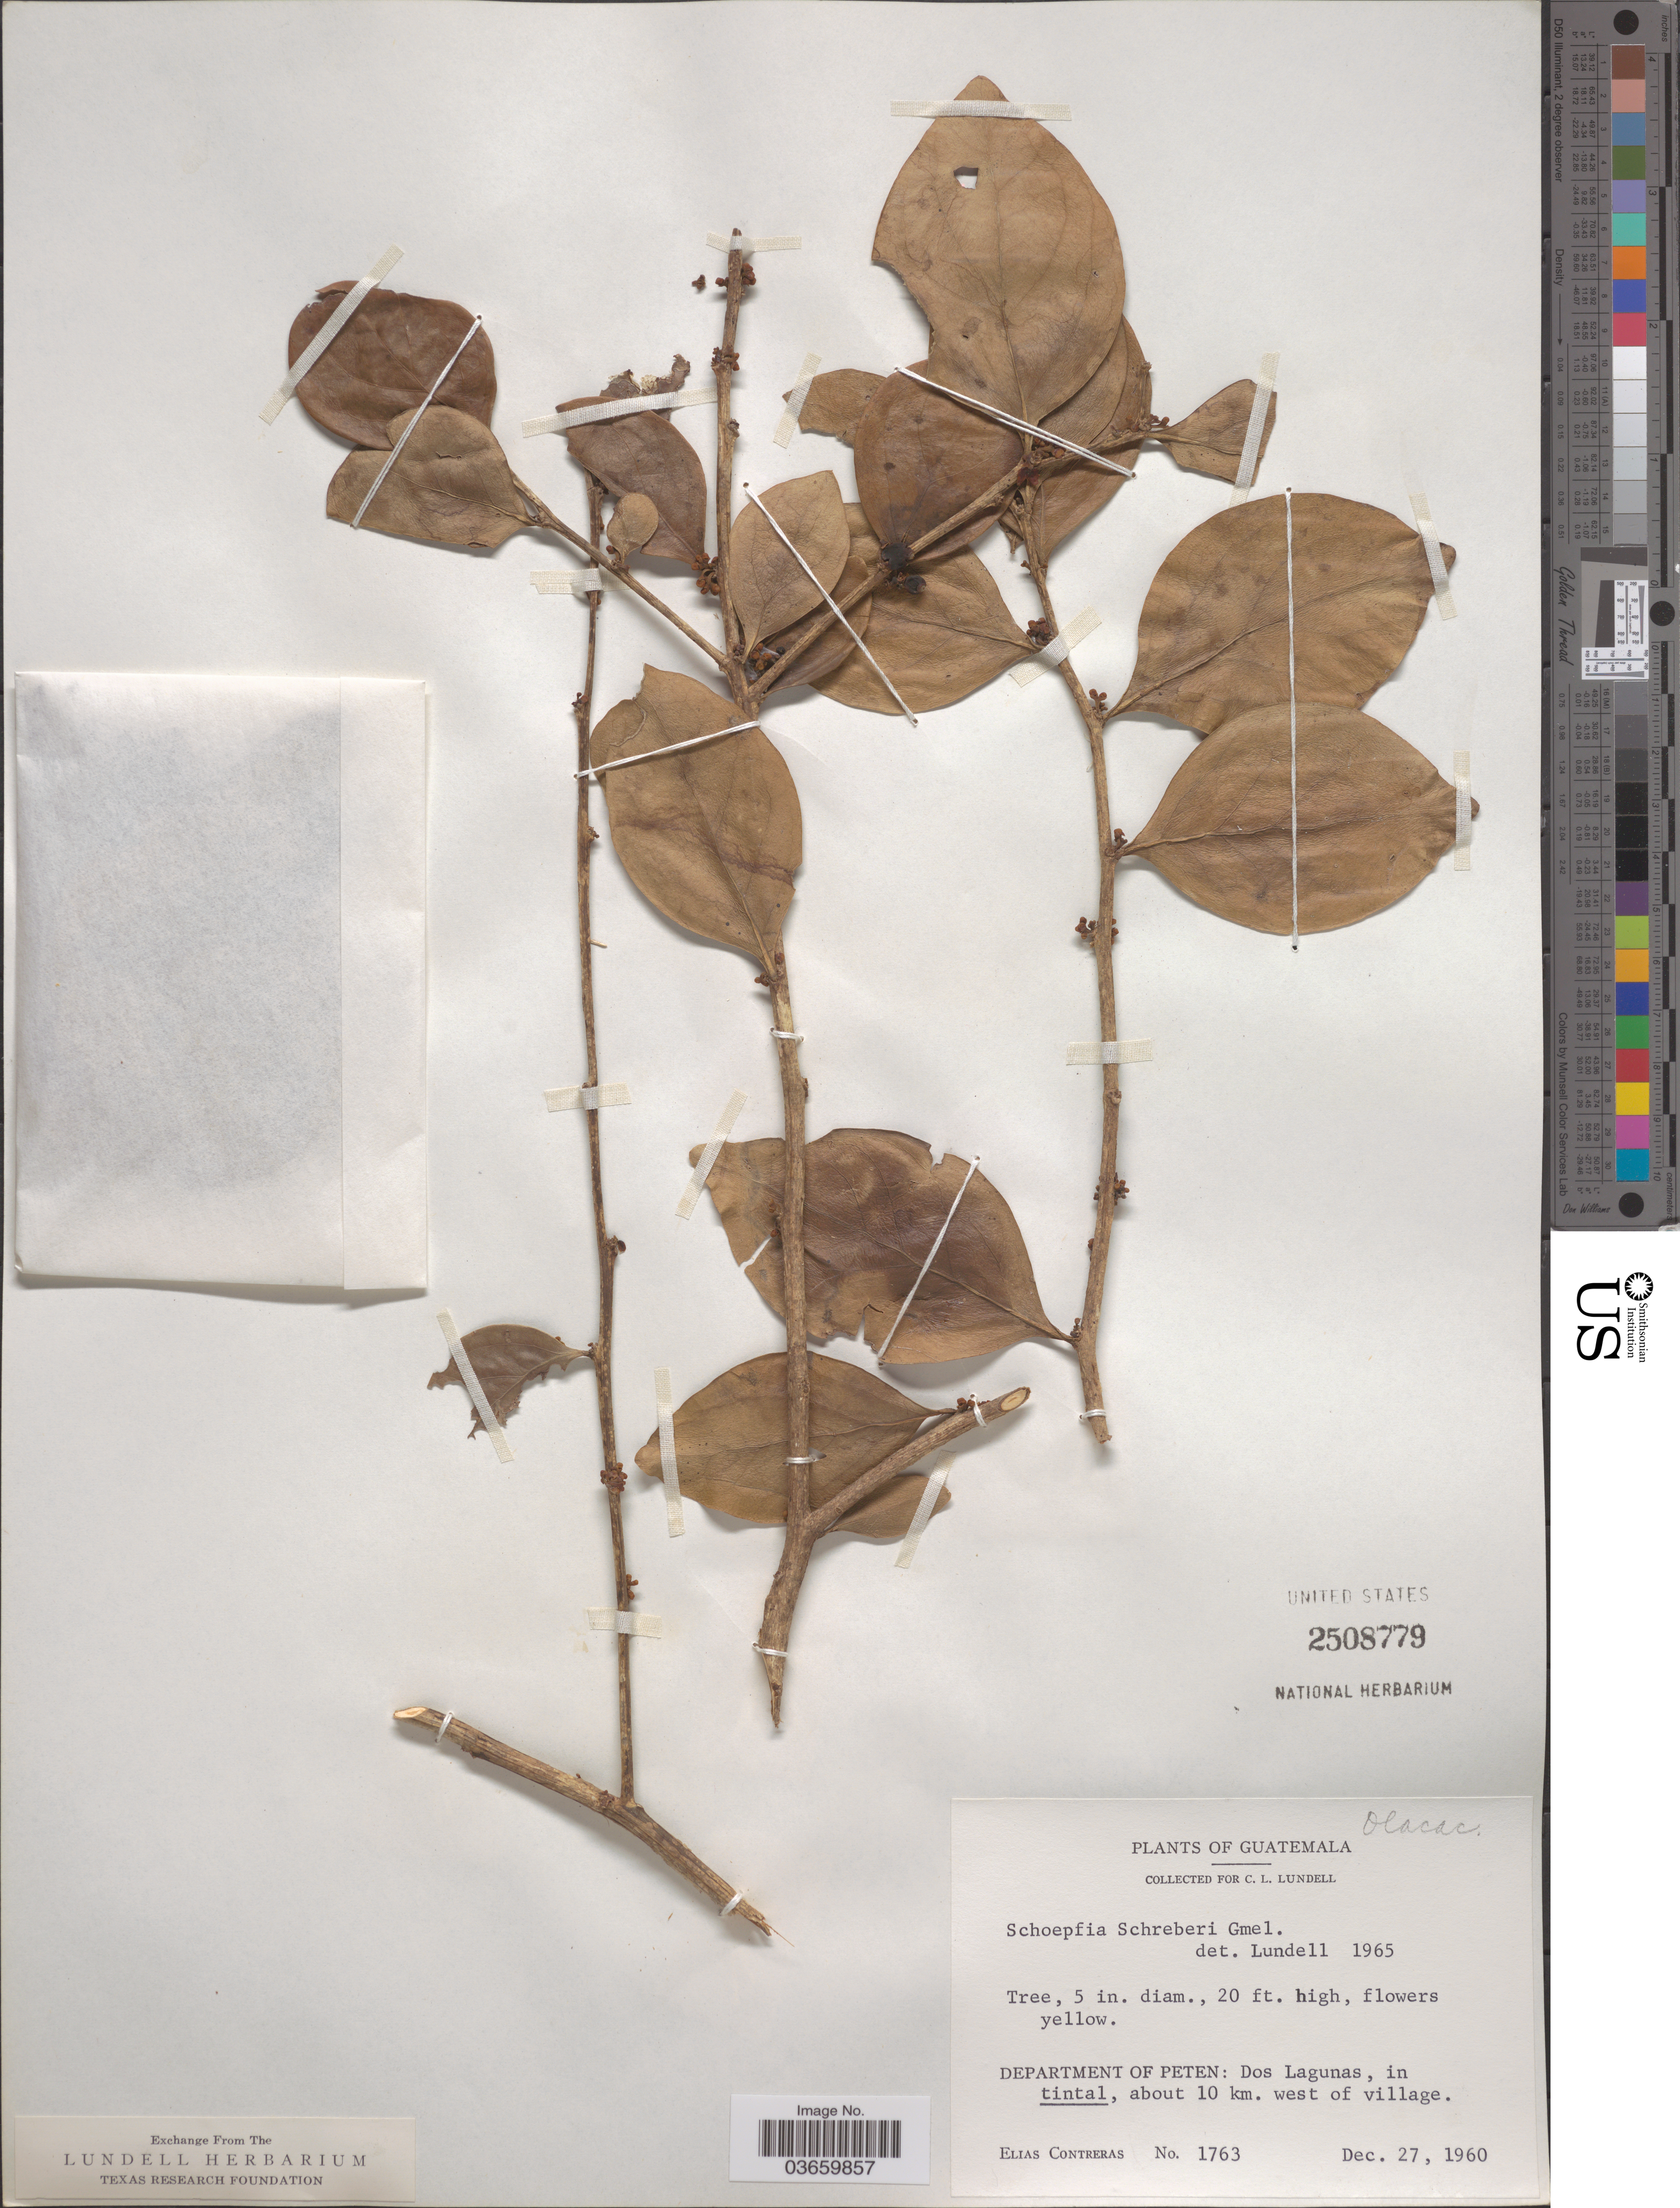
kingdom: Plantae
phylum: Tracheophyta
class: Magnoliopsida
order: Santalales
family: Schoepfiaceae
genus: Schoepfia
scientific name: Schoepfia schreberi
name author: J.F. Gmel.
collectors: E. Contreras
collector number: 1763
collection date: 1960-12-27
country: Guatemala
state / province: El Petén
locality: Department of Peten: Dos Lagunas, in tintal, about 10 km. west of village.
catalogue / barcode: US 2508779